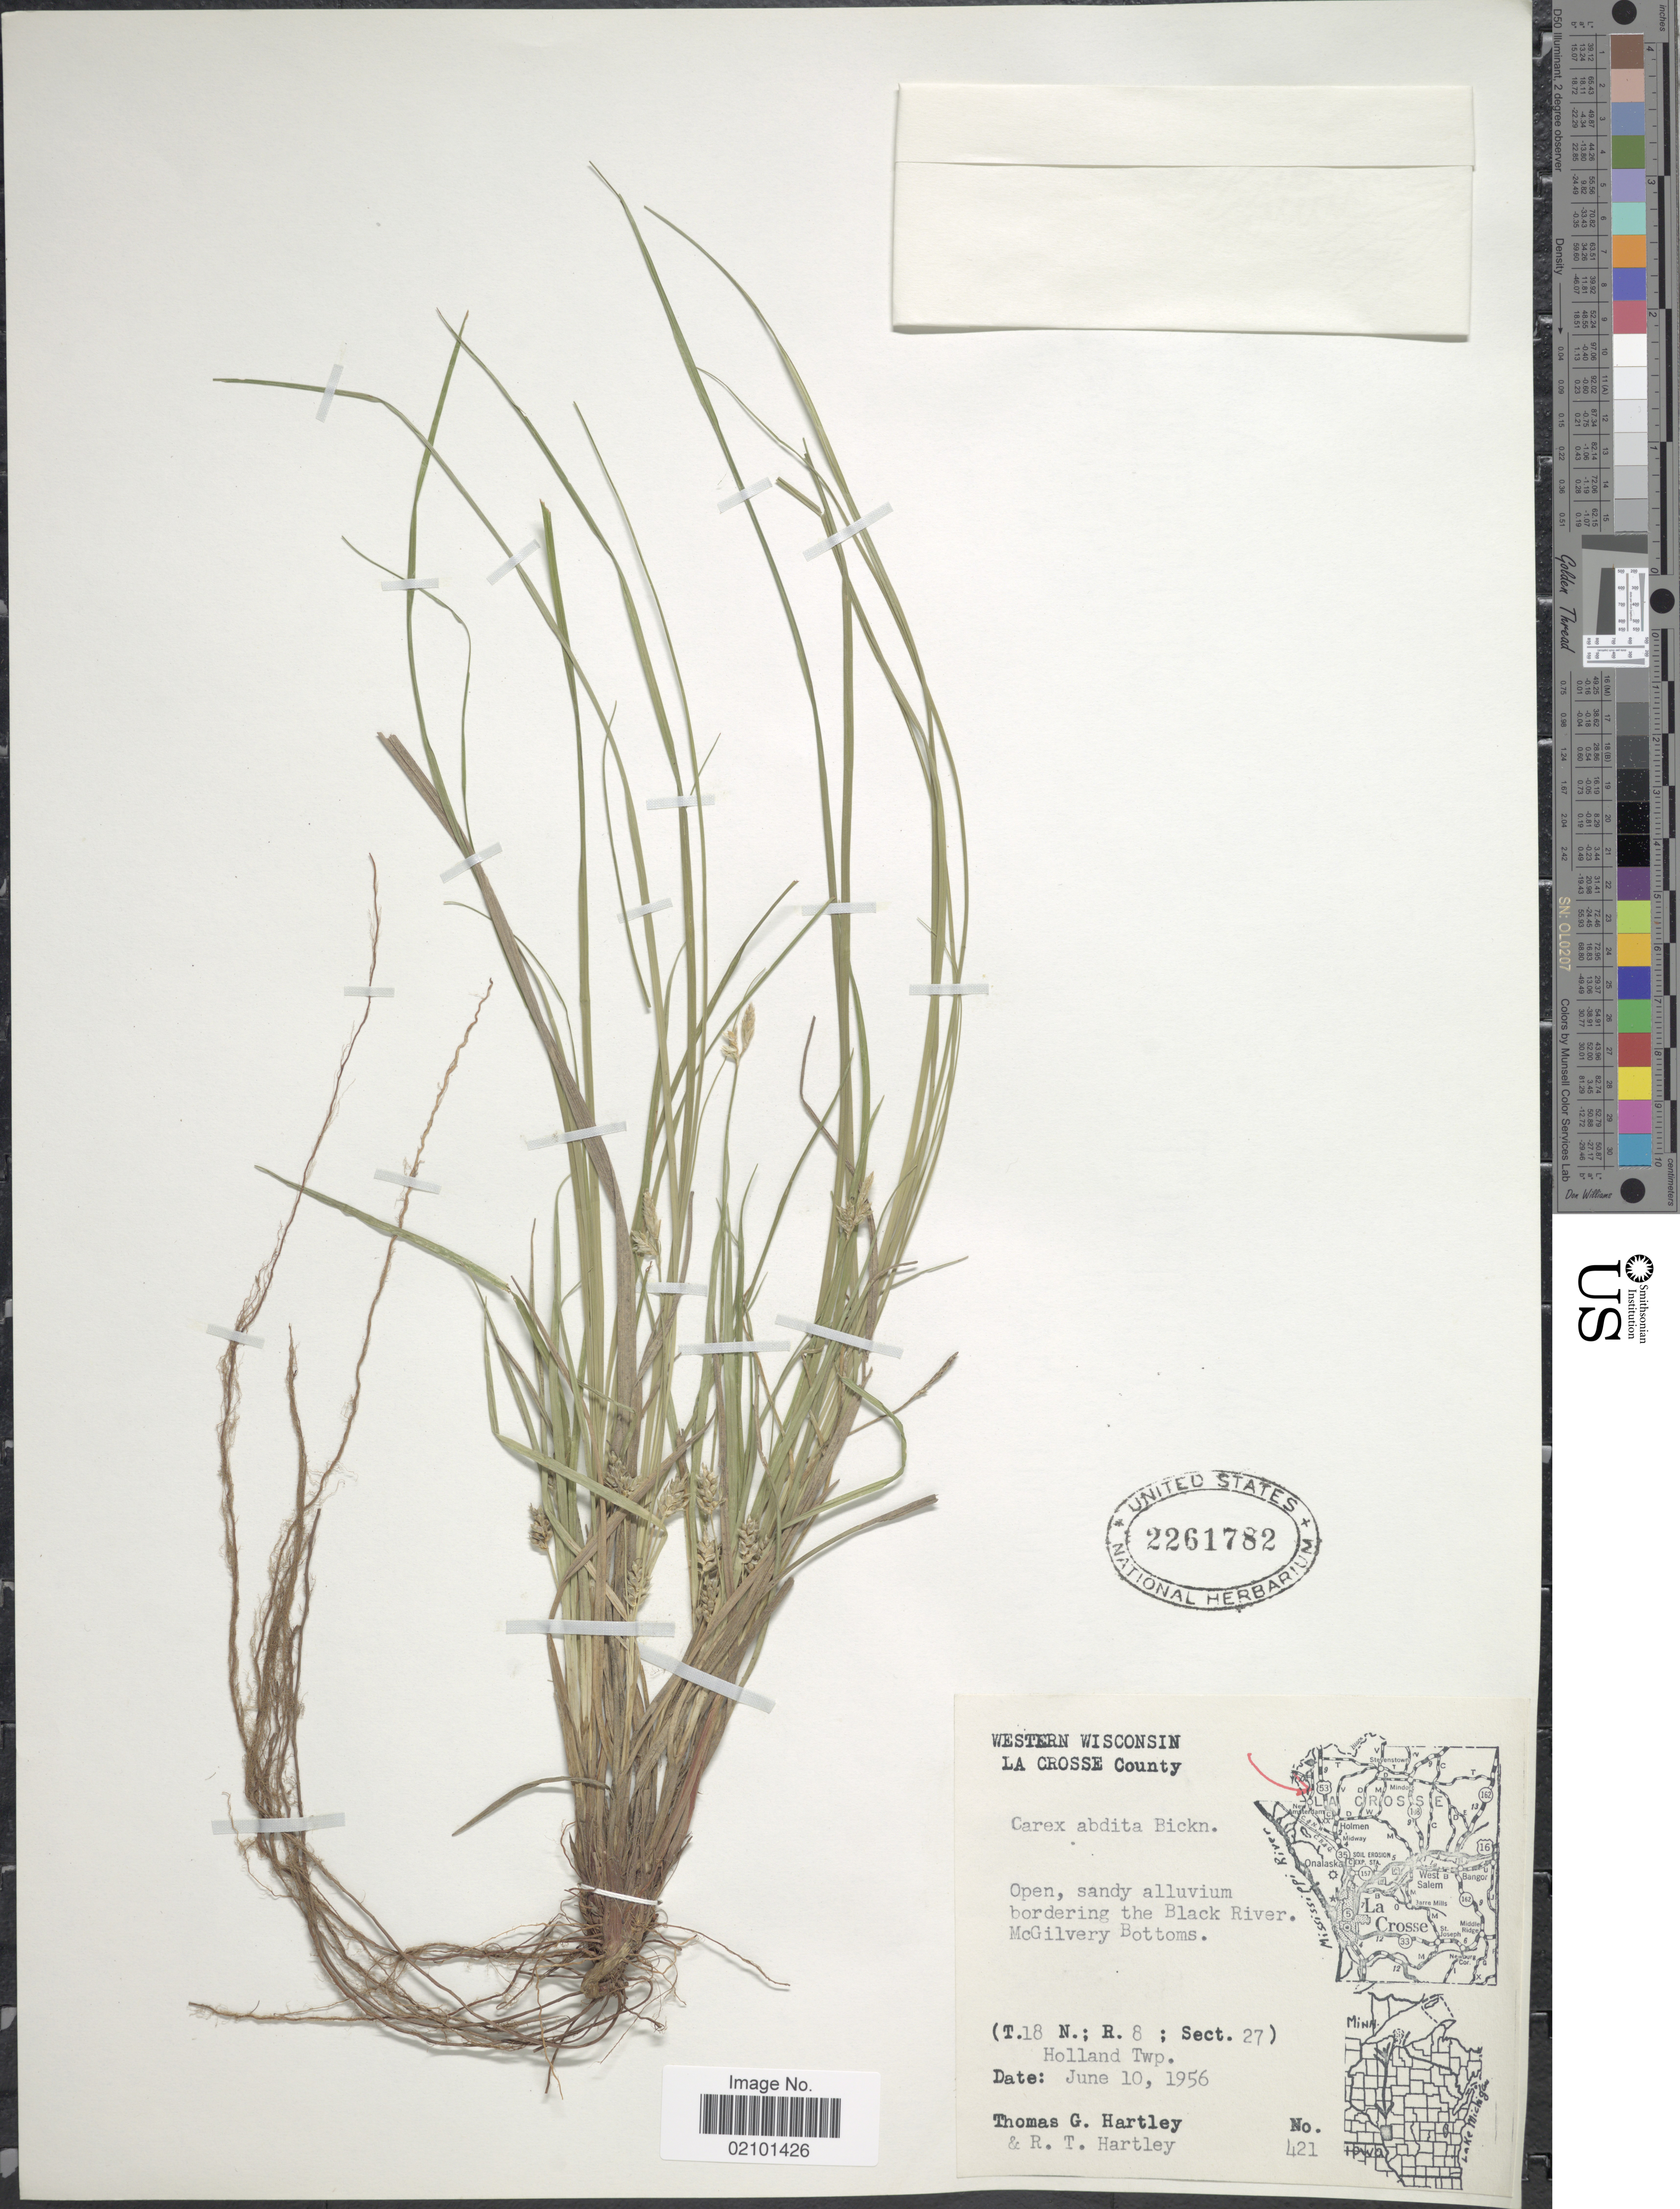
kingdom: Plantae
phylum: Tracheophyta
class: Liliopsida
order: Poales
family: Cyperaceae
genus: Carex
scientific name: Carex umbellata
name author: Schkuhr ex Willd.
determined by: Naczi, R. F. C.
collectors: T. G. Hartley & R. T. Hartley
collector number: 421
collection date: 1956-06-10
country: United States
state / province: Wisconsin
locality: Western Wisconsin. La Grosse County. Bordering the Blck River McGilvery Bottoms (T. 18 N.; R. 8 ; Sect. 27) Holland Twp.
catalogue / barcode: US 2261782